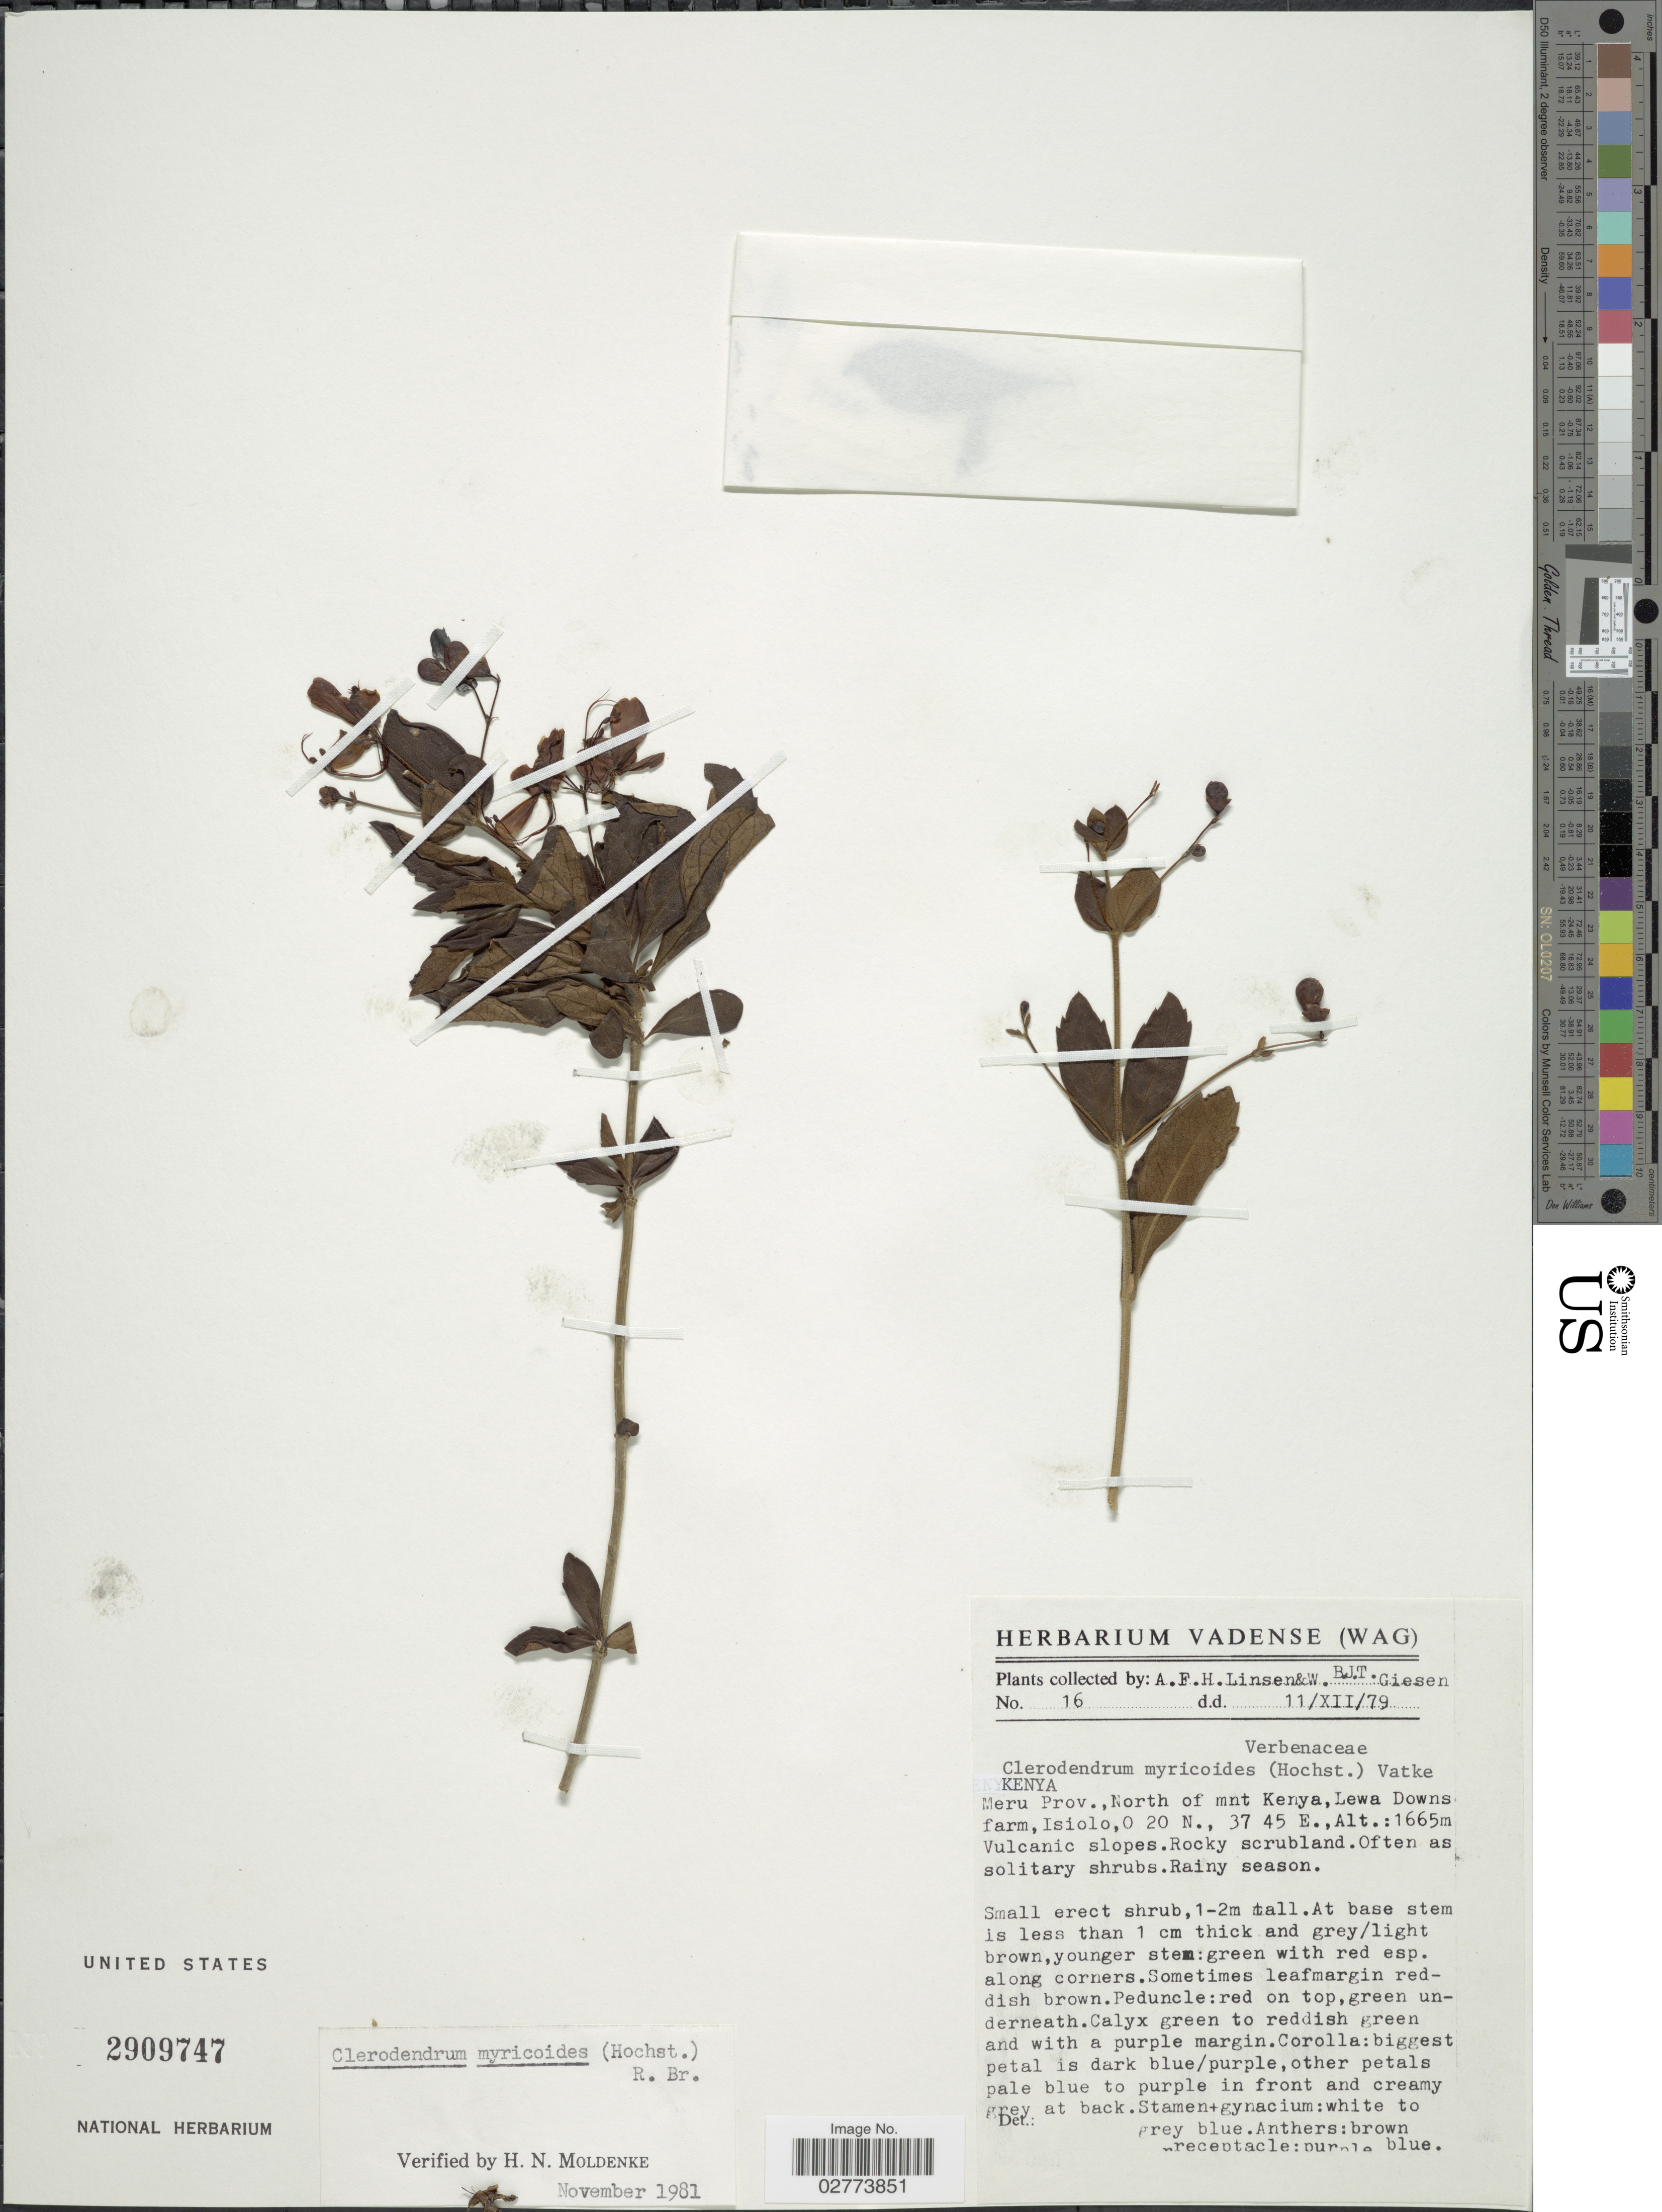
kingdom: Plantae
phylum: Tracheophyta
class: Magnoliopsida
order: Lamiales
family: Lamiaceae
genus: Clerodendrum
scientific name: Clerodendrum myricoides var. myricoides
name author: (Hochst.) R. Br. ex Vatke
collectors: A. Linsen & W. Giesen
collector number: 16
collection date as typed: Transcribed d/m/y: 11/12/79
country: Kenya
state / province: Meru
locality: North of mnt Kenya, Lewa Downs farm, Isiolo.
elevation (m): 1665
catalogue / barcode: US 2909747